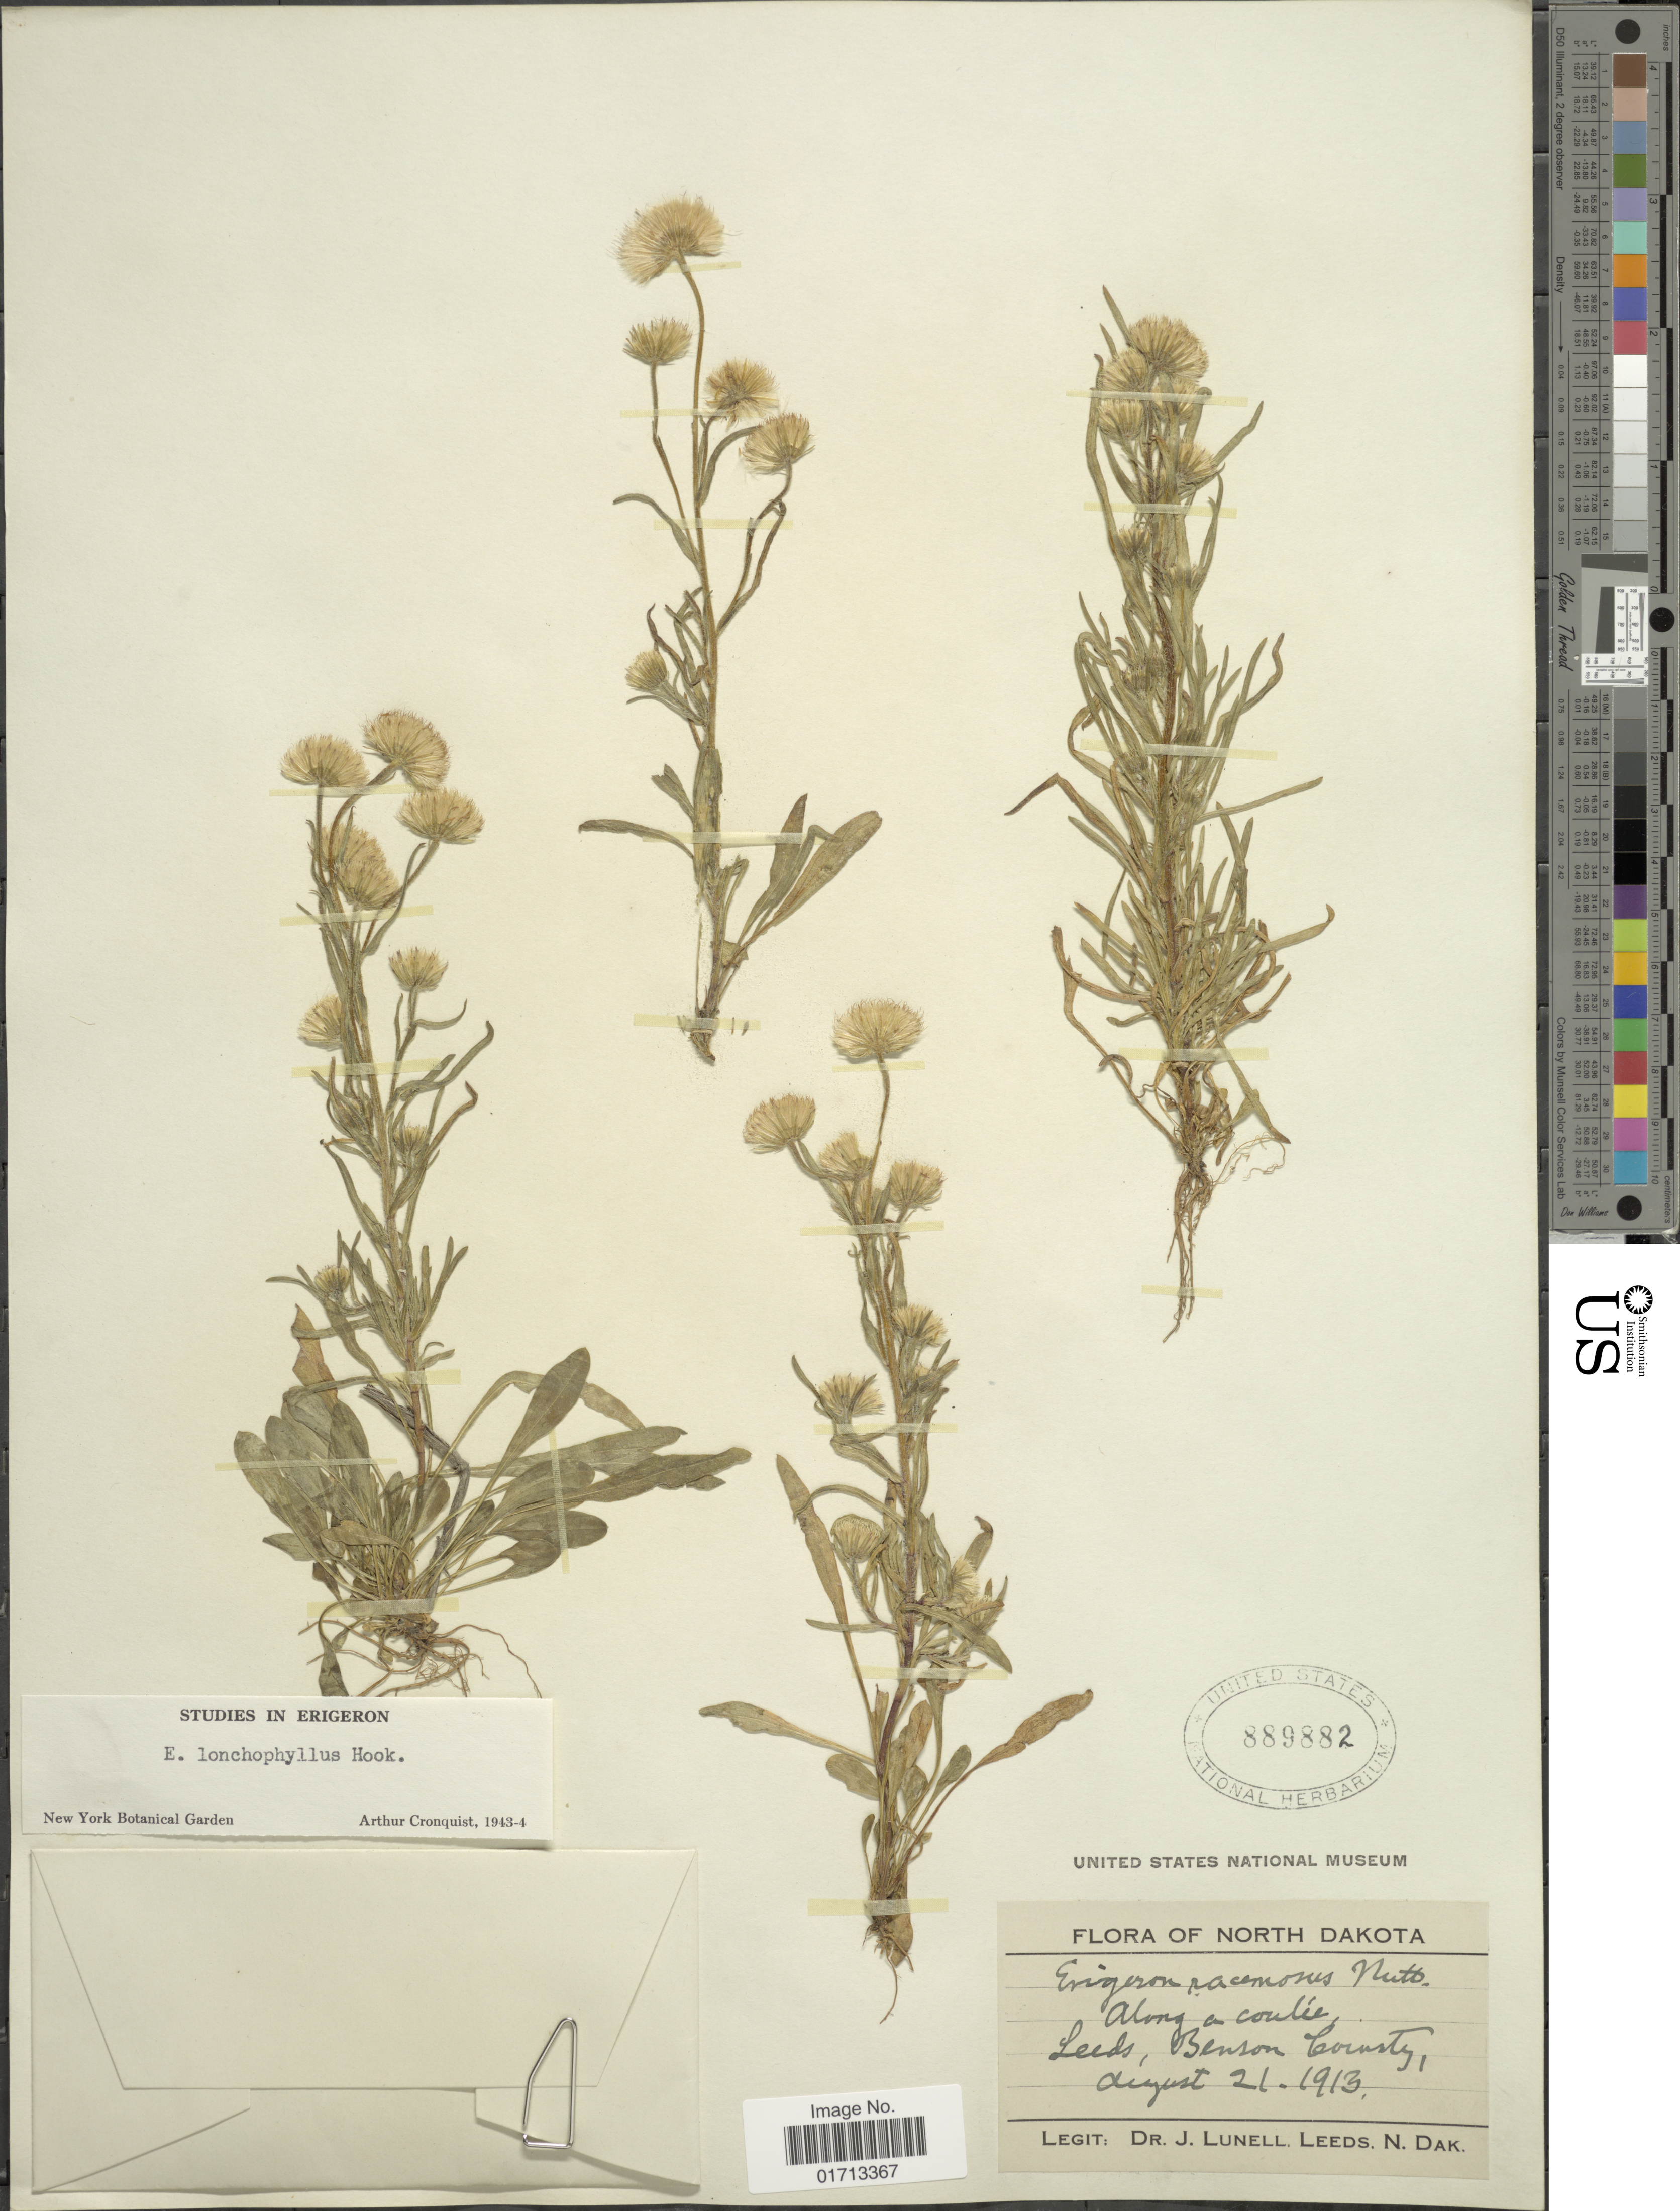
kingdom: Plantae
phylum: Tracheophyta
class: Magnoliopsida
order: Asterales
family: Asteraceae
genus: Erigeron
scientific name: Erigeron lonchophyllus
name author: Hook.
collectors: J. Lunell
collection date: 1913-08-21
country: United States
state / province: North Dakota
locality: Along a coulee, Leeds, Benson County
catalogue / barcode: US 889882